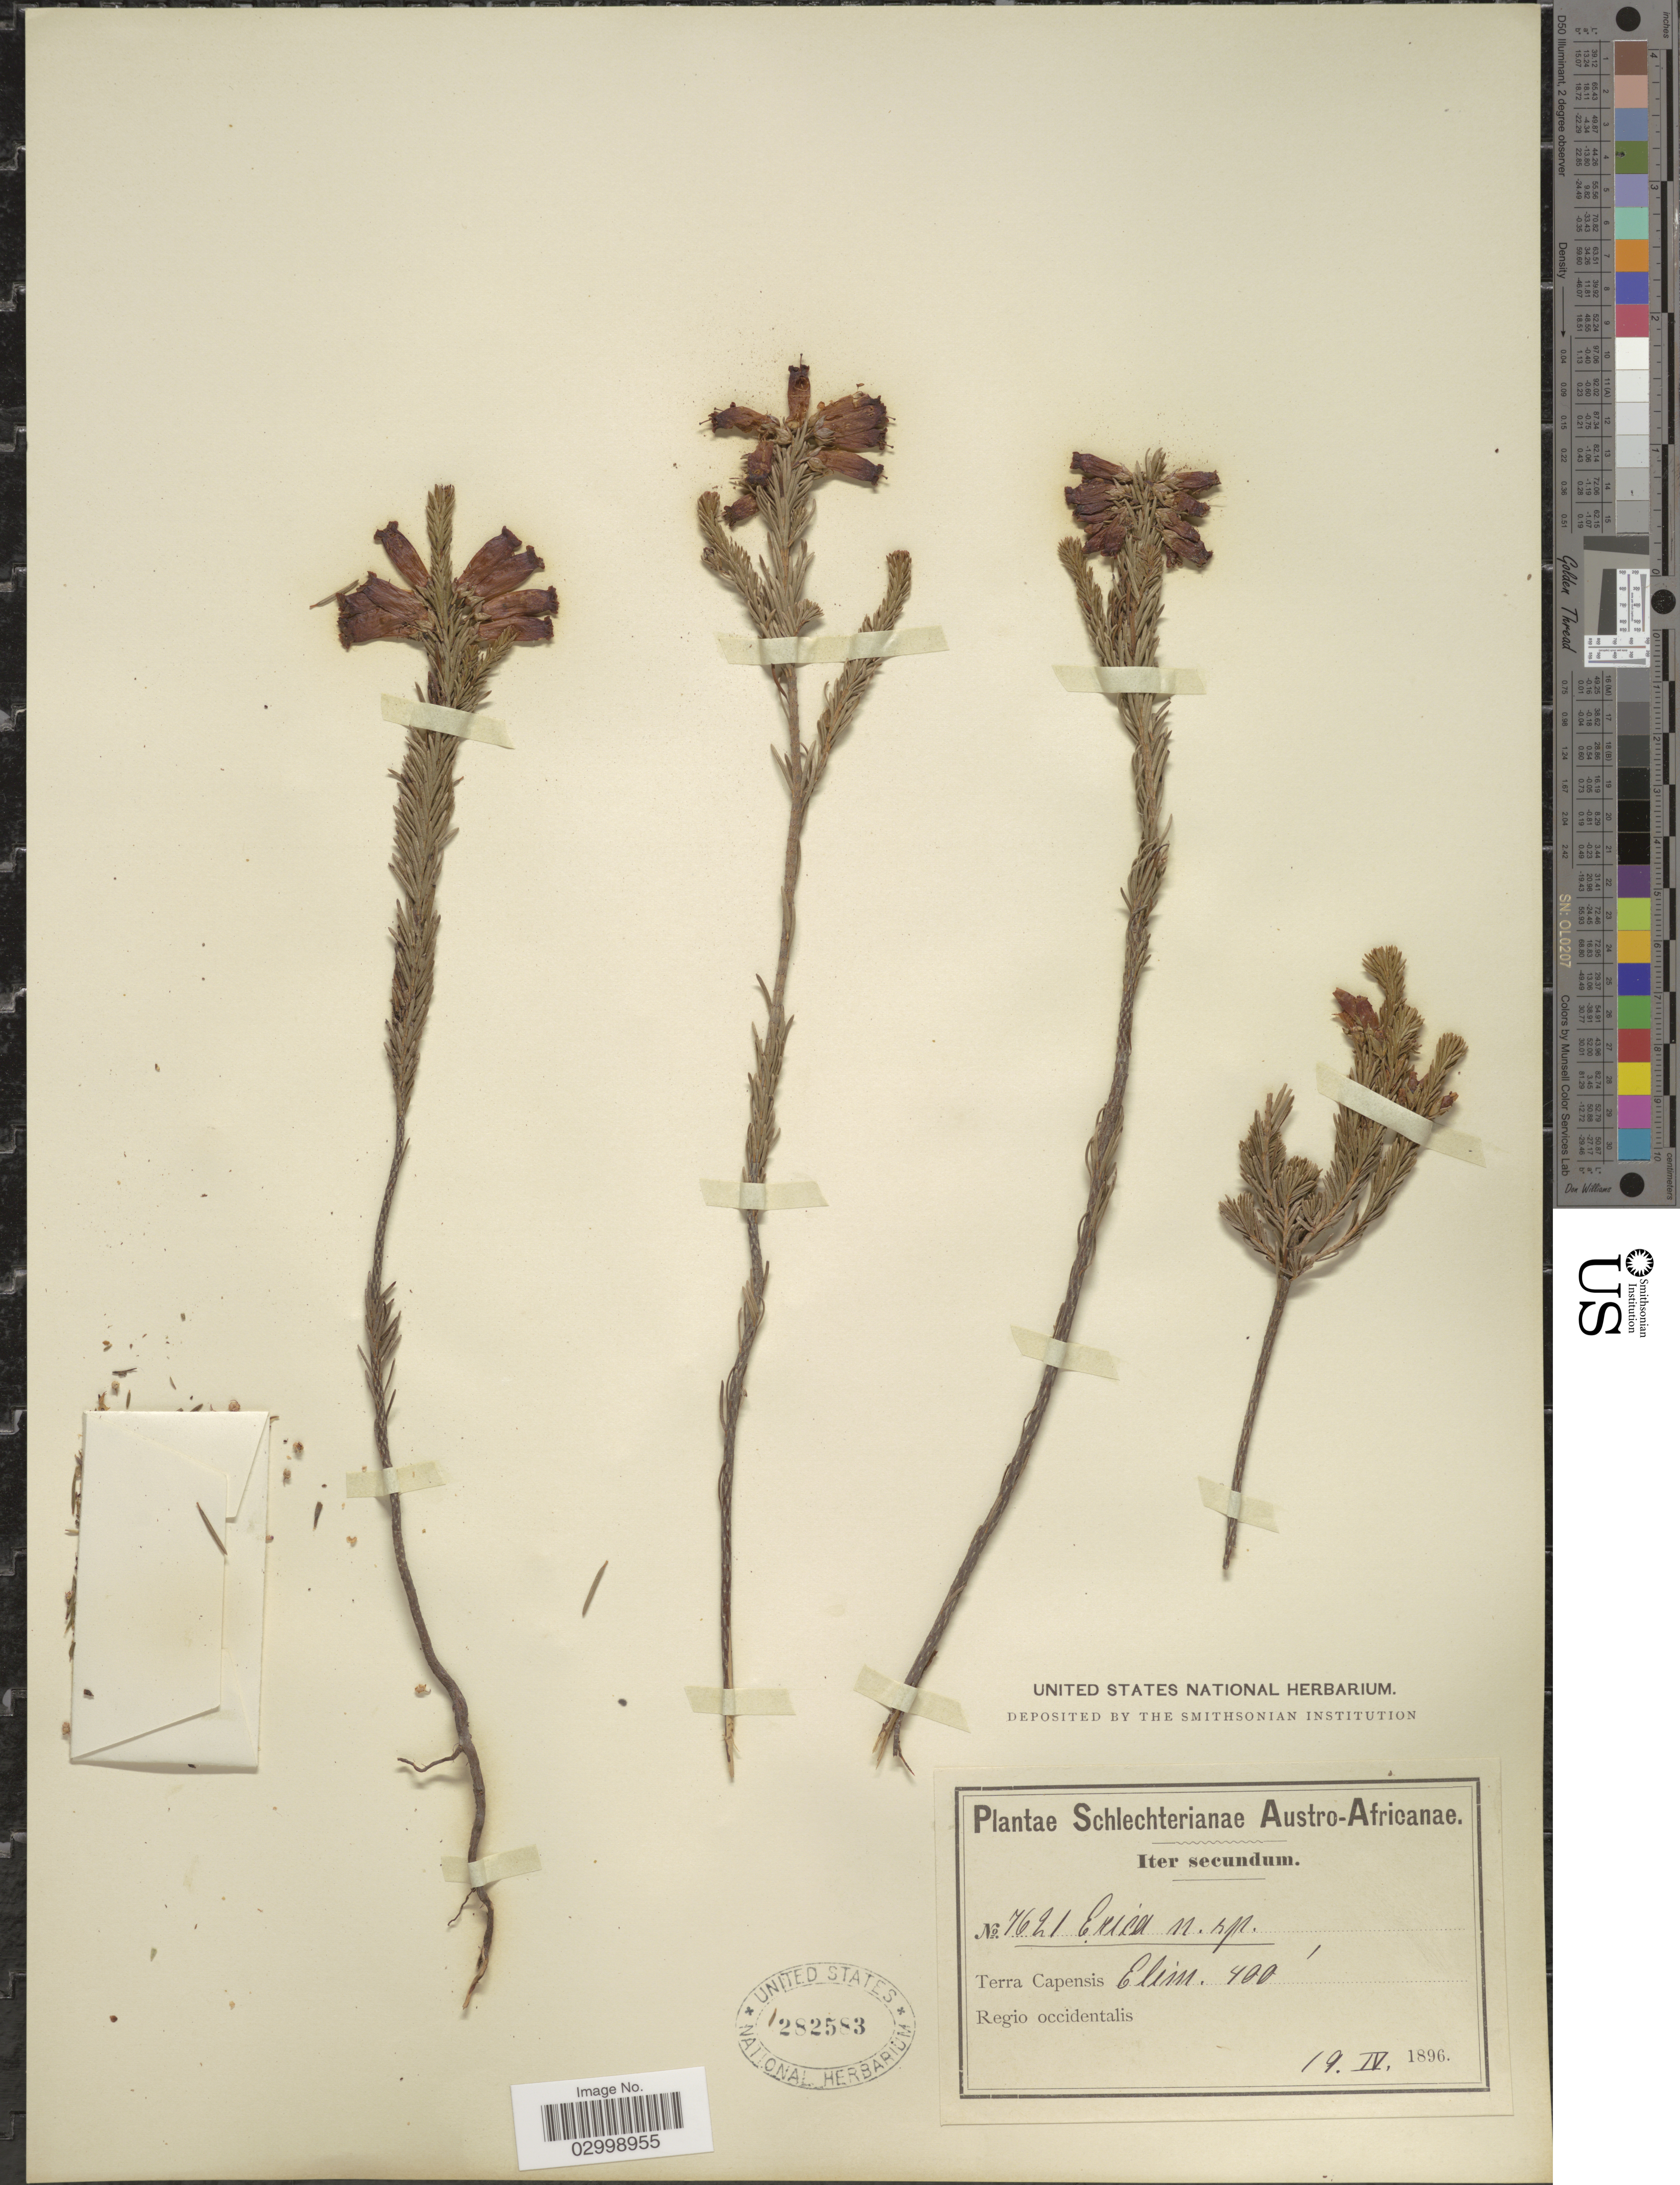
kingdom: Plantae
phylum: Tracheophyta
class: Magnoliopsida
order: Ericales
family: Ericaceae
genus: Erica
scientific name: Erica sp.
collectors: Schlechter, --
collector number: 7621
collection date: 1896-04-19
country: South Africa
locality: Austro-Africanae, Terra Capensis, Elim, Regio occidentalis.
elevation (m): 122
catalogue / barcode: US 282583